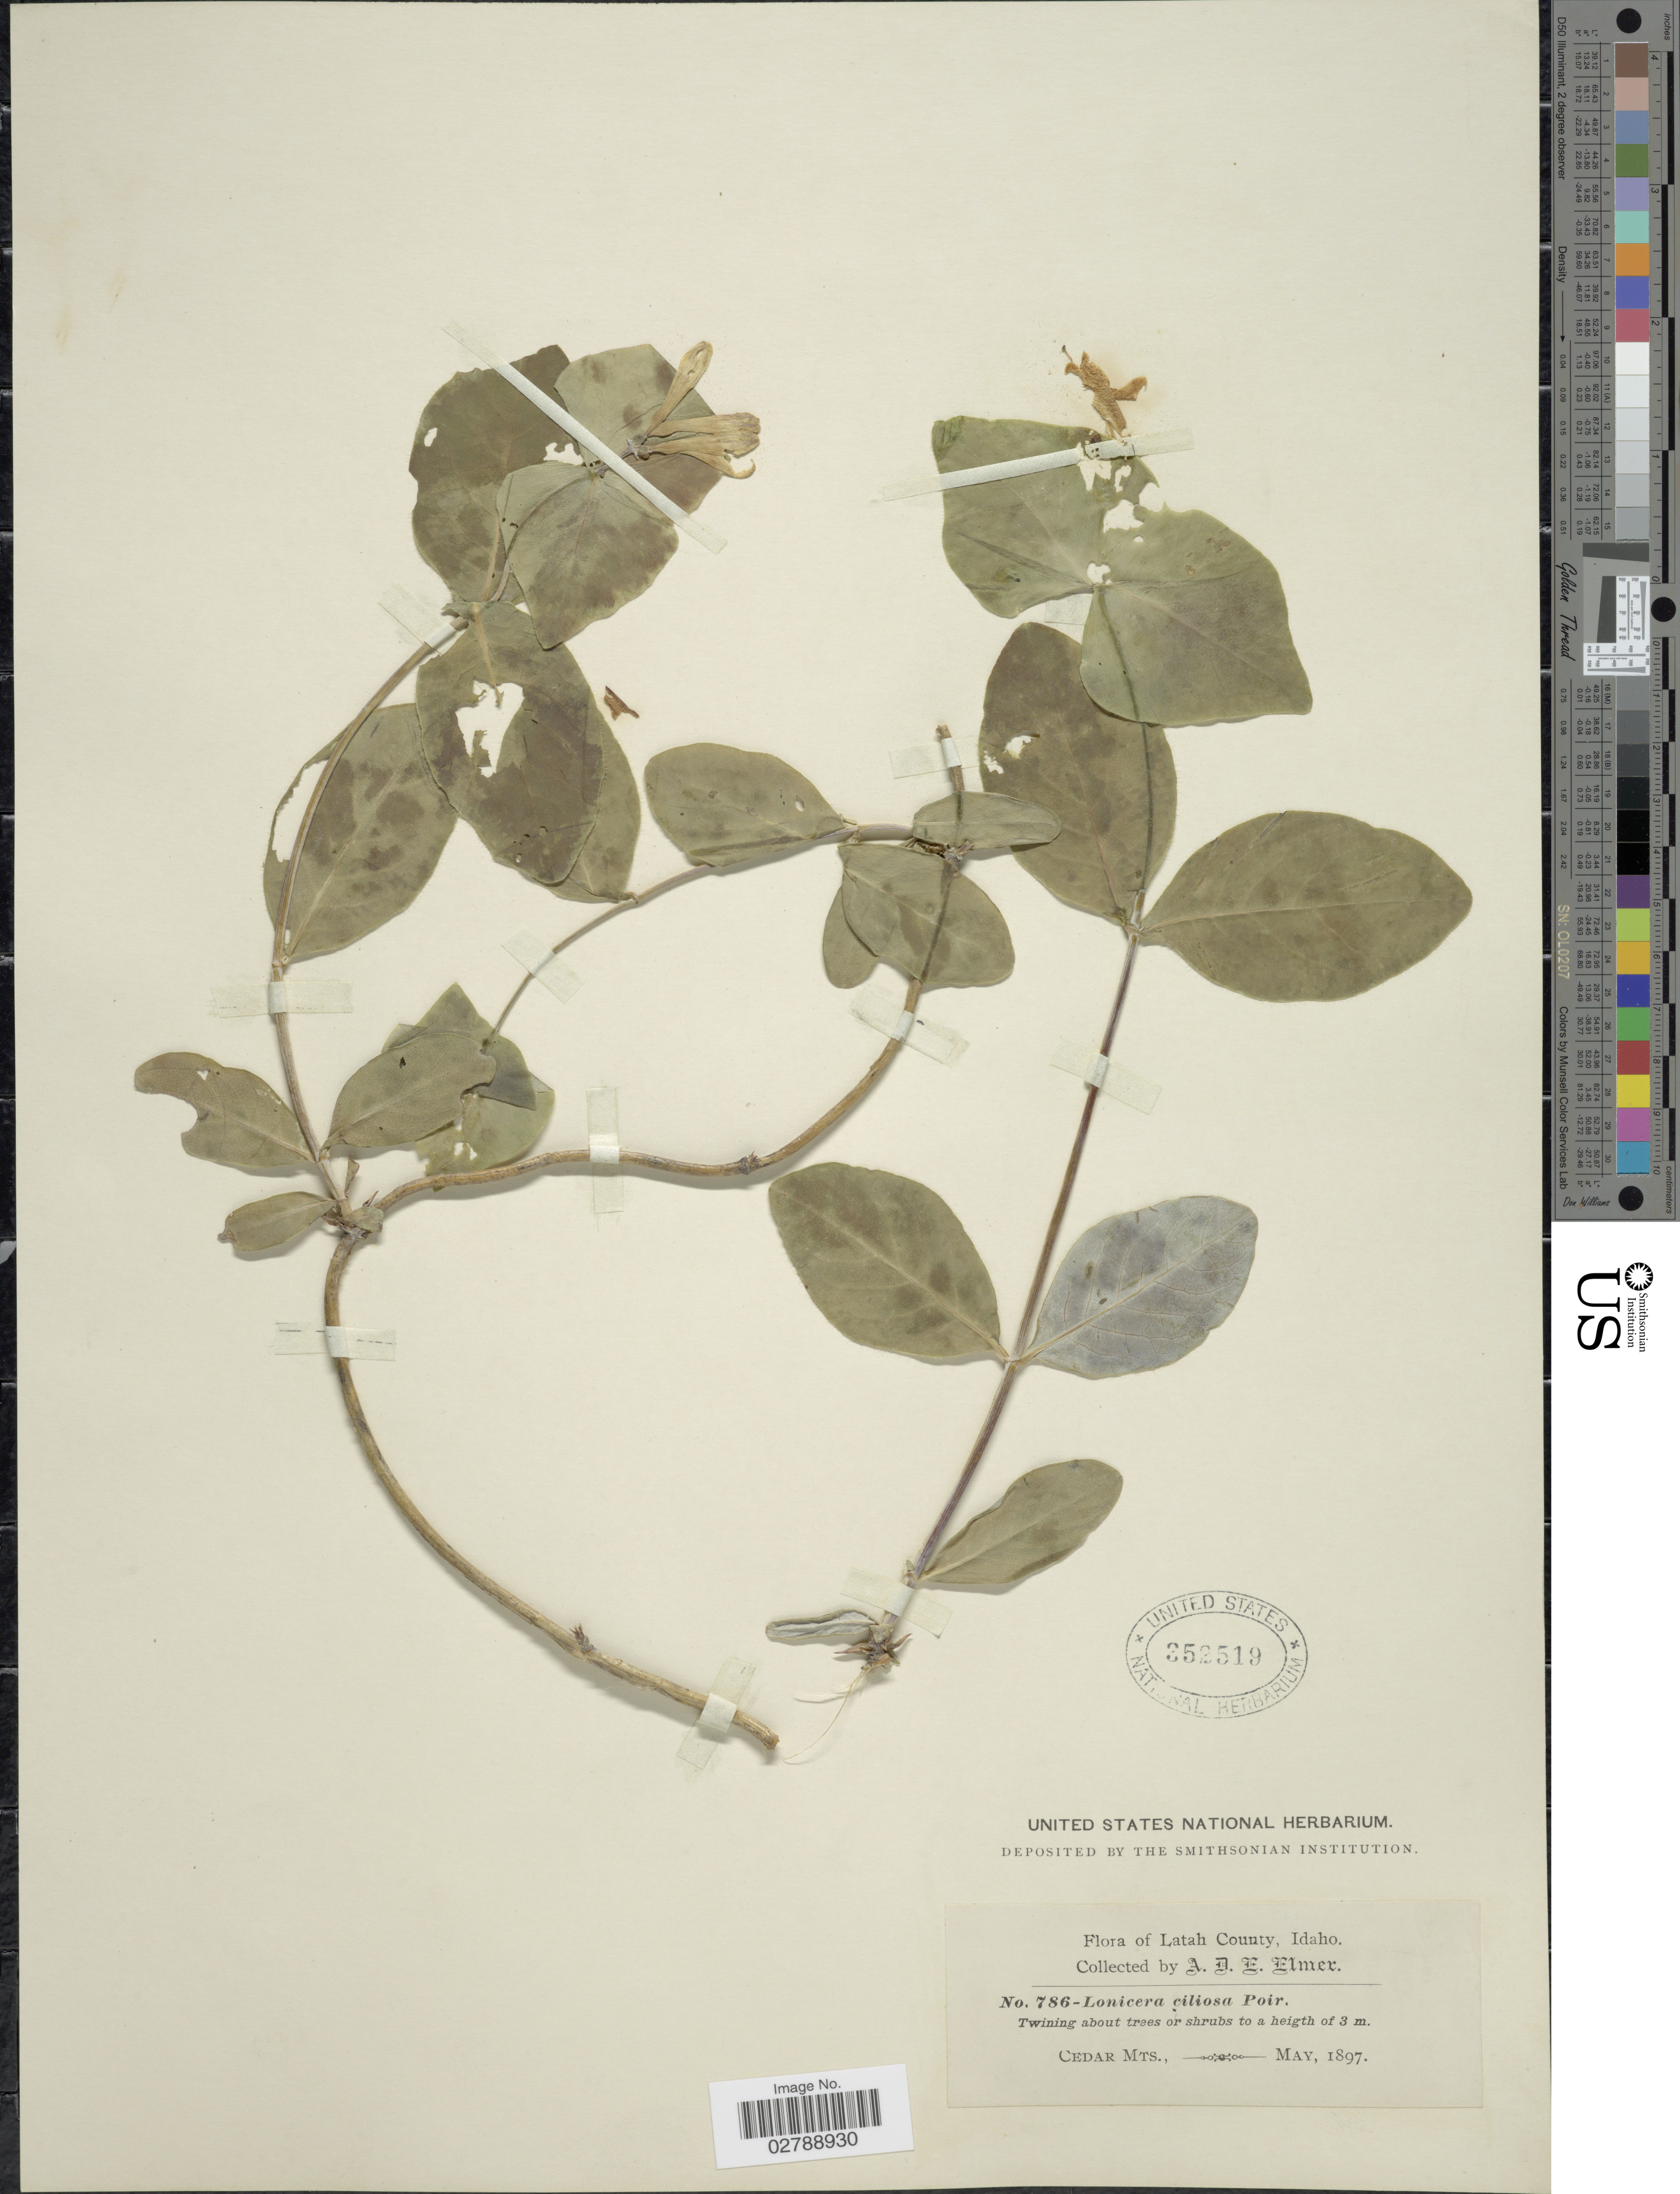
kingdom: Plantae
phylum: Tracheophyta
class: Magnoliopsida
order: Dipsacales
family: Caprifoliaceae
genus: Lonicera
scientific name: Lonicera ciliosa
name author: Poir.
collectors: A. D. E. Elmer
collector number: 786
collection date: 1897-05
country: United States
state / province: Idaho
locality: Latah County. Cedar Mts.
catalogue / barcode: US 352519